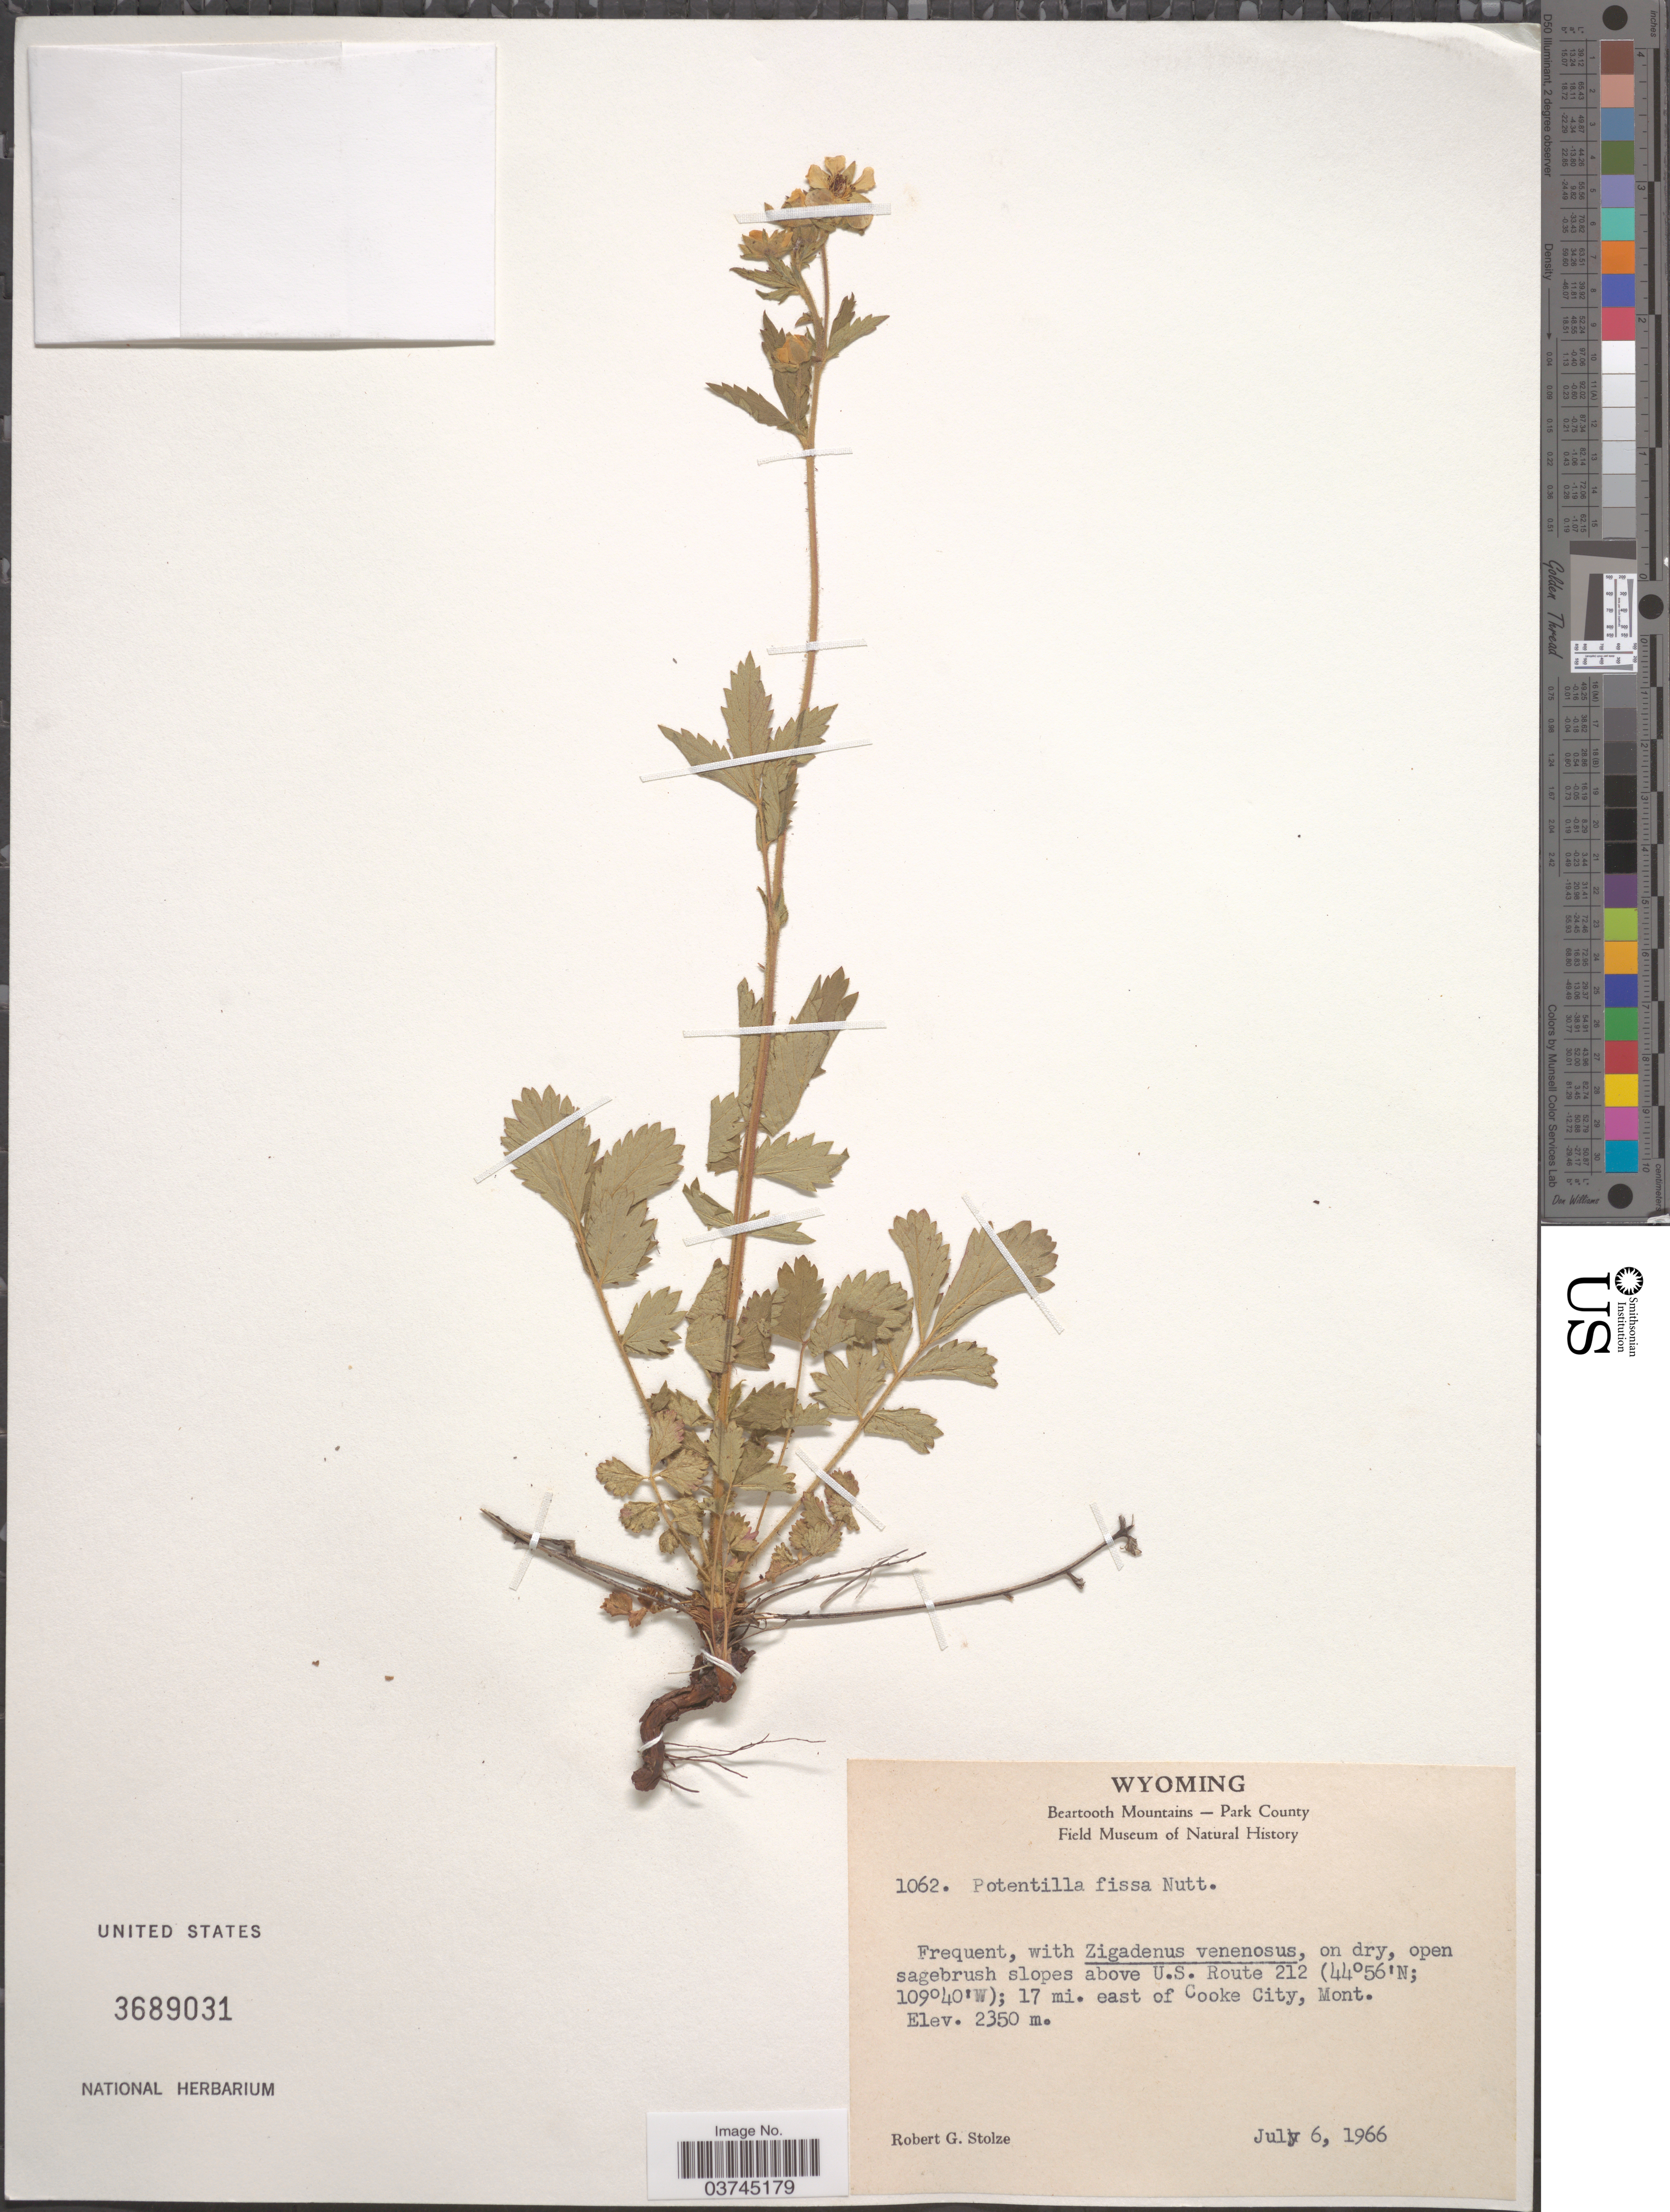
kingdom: Plantae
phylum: Tracheophyta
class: Magnoliopsida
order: Rosales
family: Rosaceae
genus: Drymocallis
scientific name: Drymocallis fissa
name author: (Nutt.) Rydb.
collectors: R. G. Stolze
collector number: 1062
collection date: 1966-07-06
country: United States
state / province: Montana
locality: Beartooth Mountains - Park County. Open sagebrush slopes above U.S. Route 212; 17 mi. east of Cooke City.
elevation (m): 2350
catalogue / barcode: US 3689031